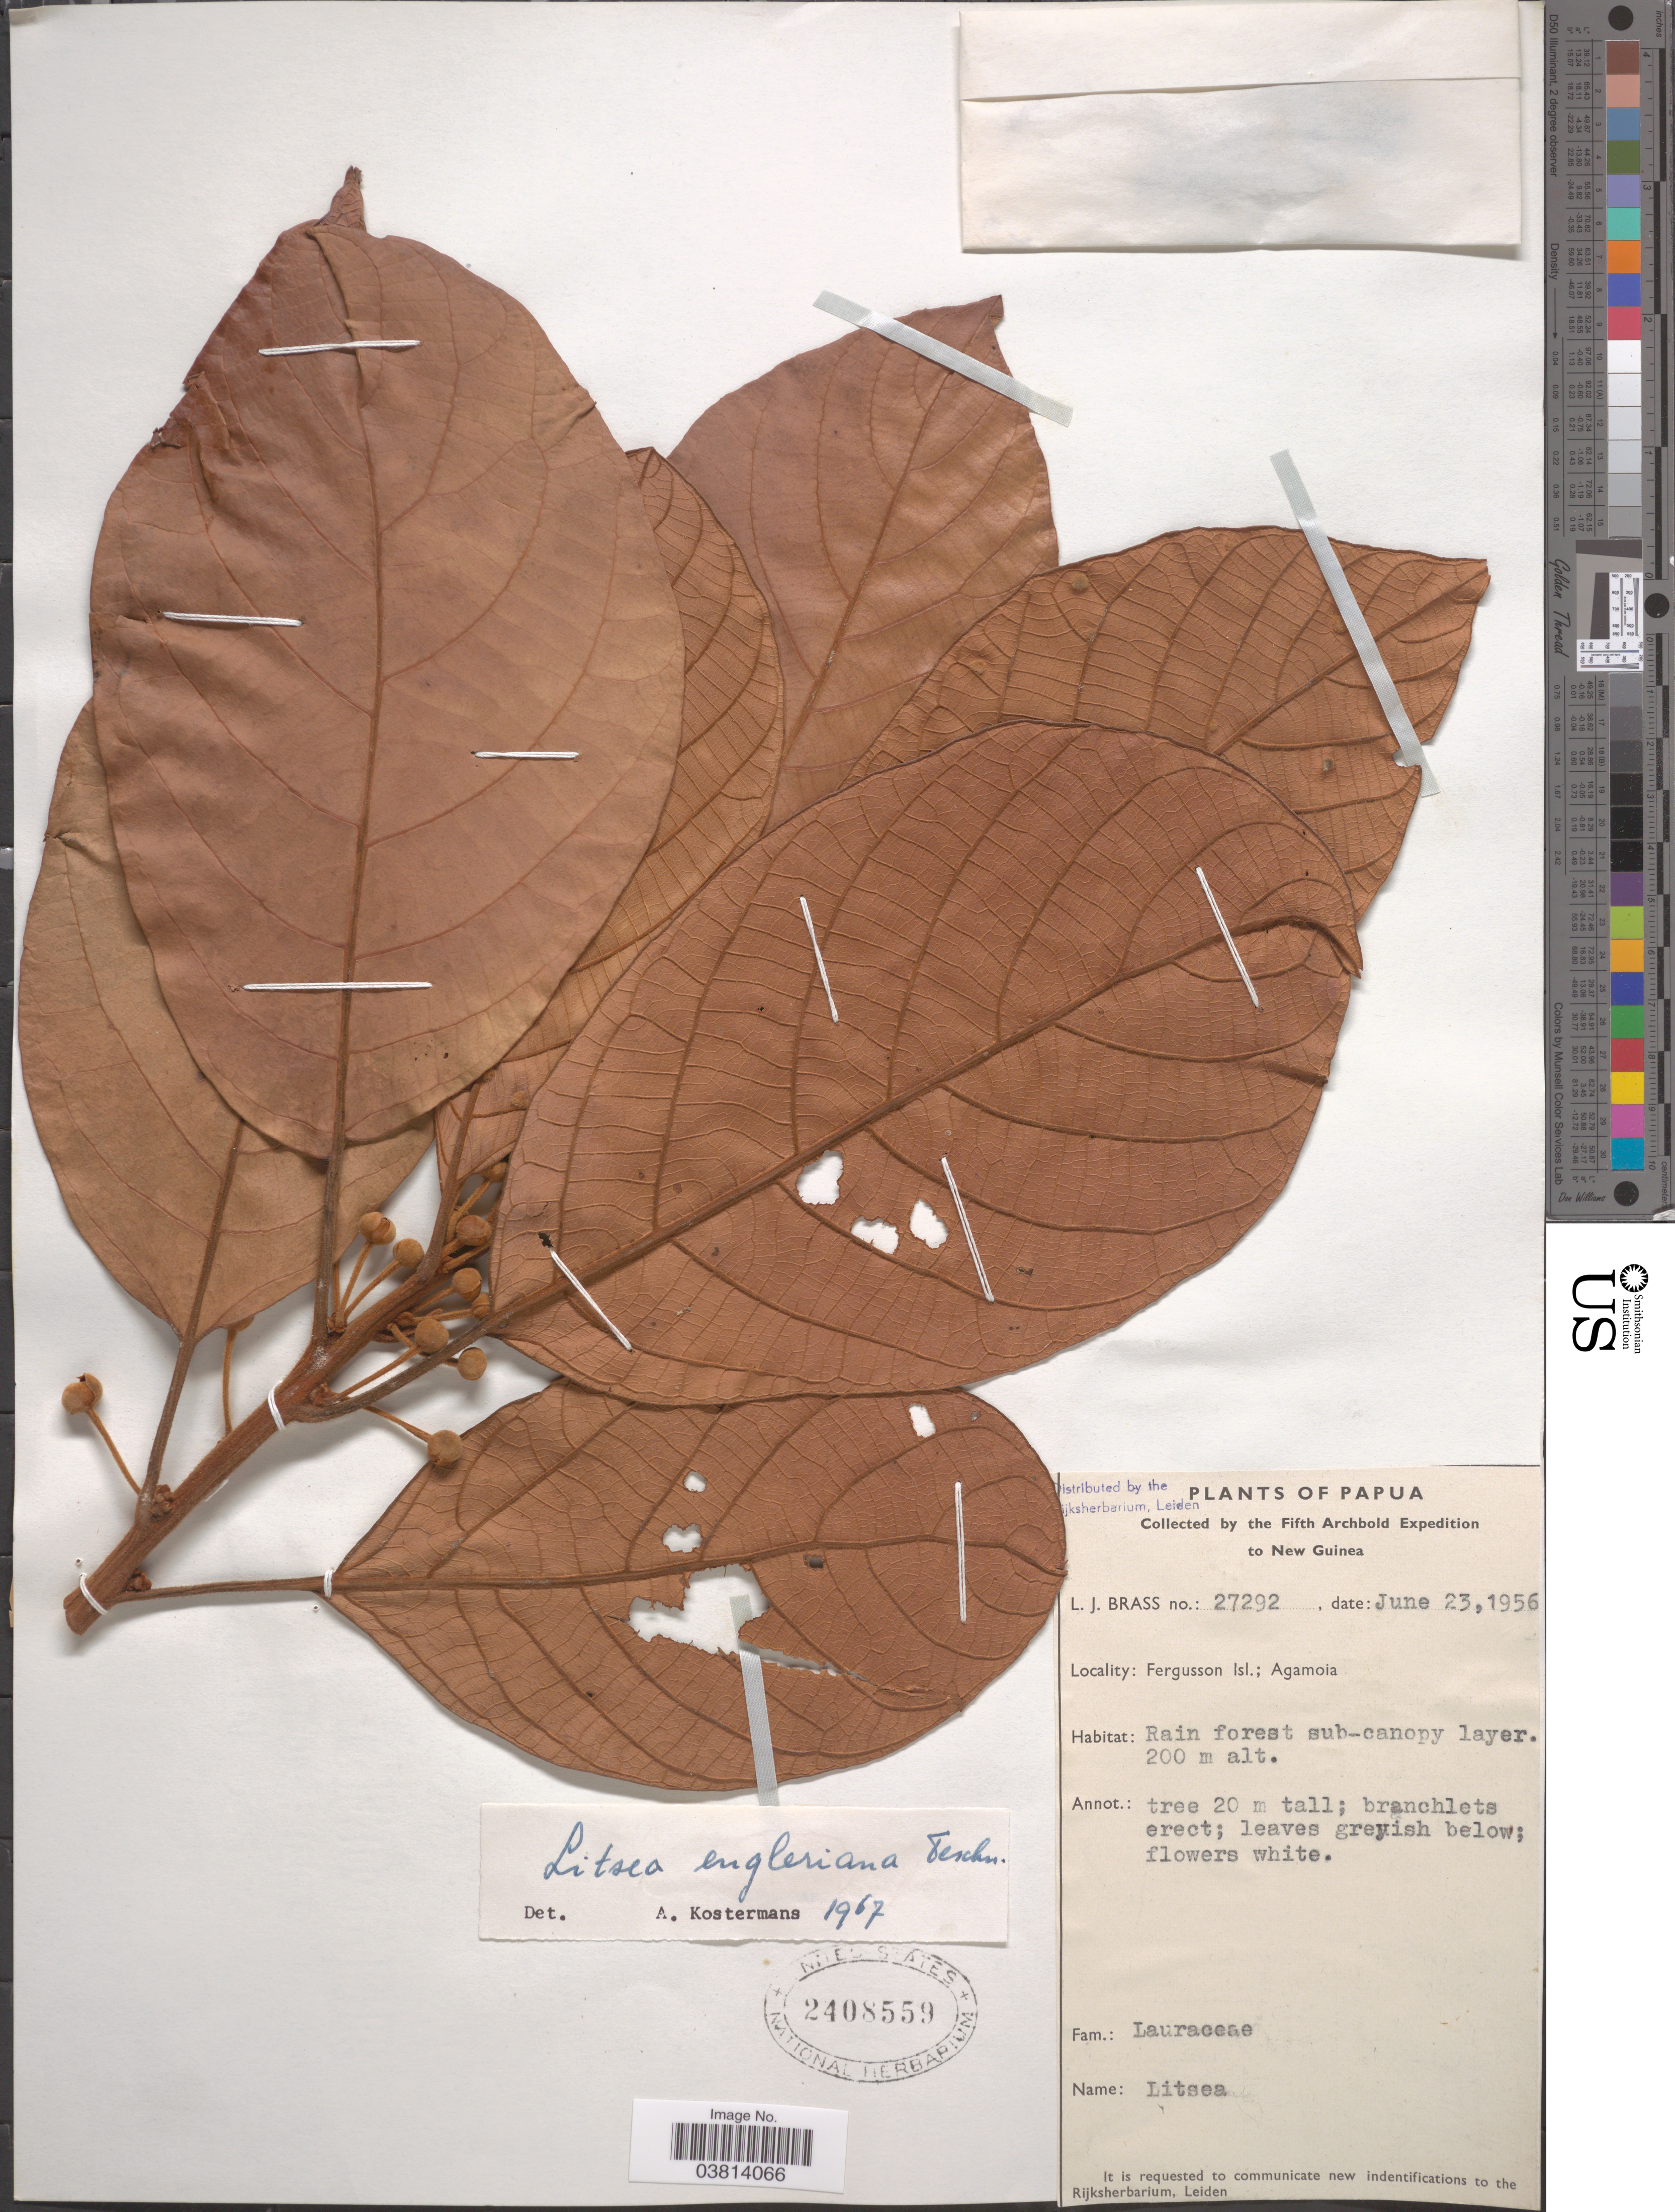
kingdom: Plantae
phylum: Tracheophyta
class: Magnoliopsida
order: Laurales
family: Lauraceae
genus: Litsea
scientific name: Litsea engleriana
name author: Teschner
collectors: L. J. Brass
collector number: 27292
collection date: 1956-06-23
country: Papua New Guinea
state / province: Milne Bay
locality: New Guinea. Fergusson Isl.; Agamoia.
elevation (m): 200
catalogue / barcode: US 2408559